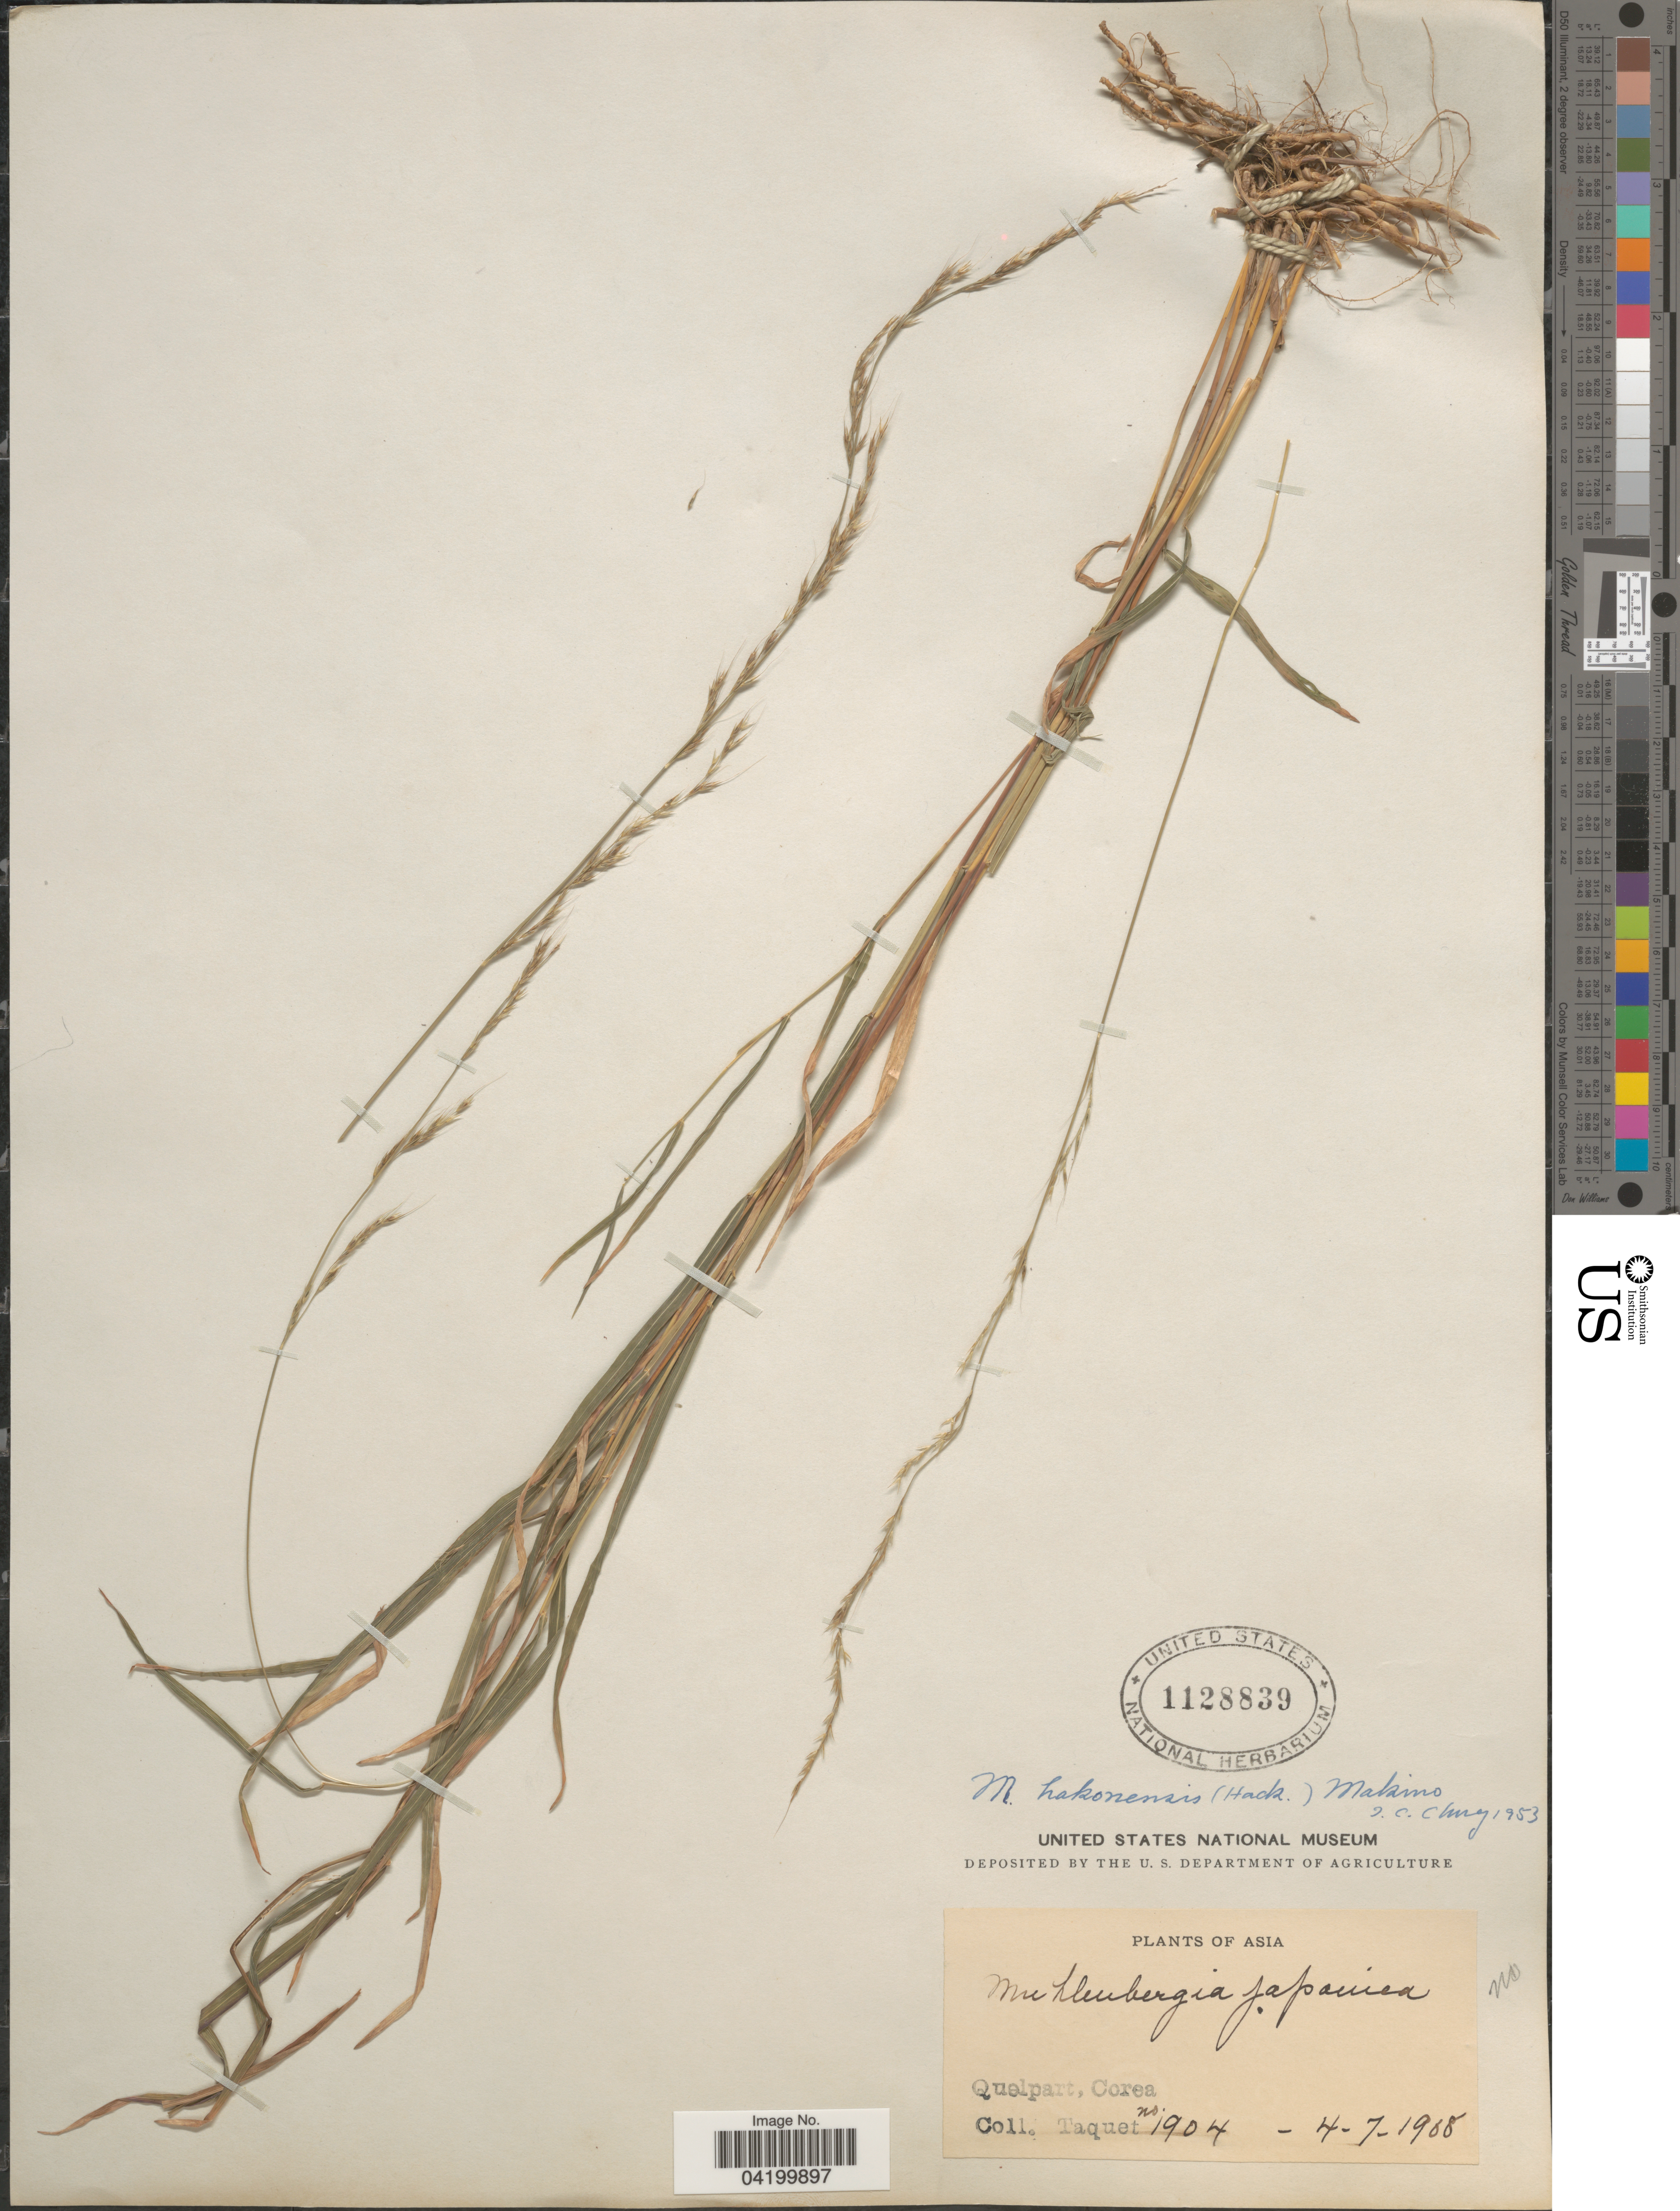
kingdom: Plantae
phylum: Tracheophyta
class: Liliopsida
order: Poales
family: Poaceae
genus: Muhlenbergia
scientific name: Muhlenbergia hakonensis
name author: (Hack.) Makino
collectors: Taquet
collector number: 1904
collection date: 1908-07-04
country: South Korea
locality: Quelpart. Corea.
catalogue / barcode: US 1128839